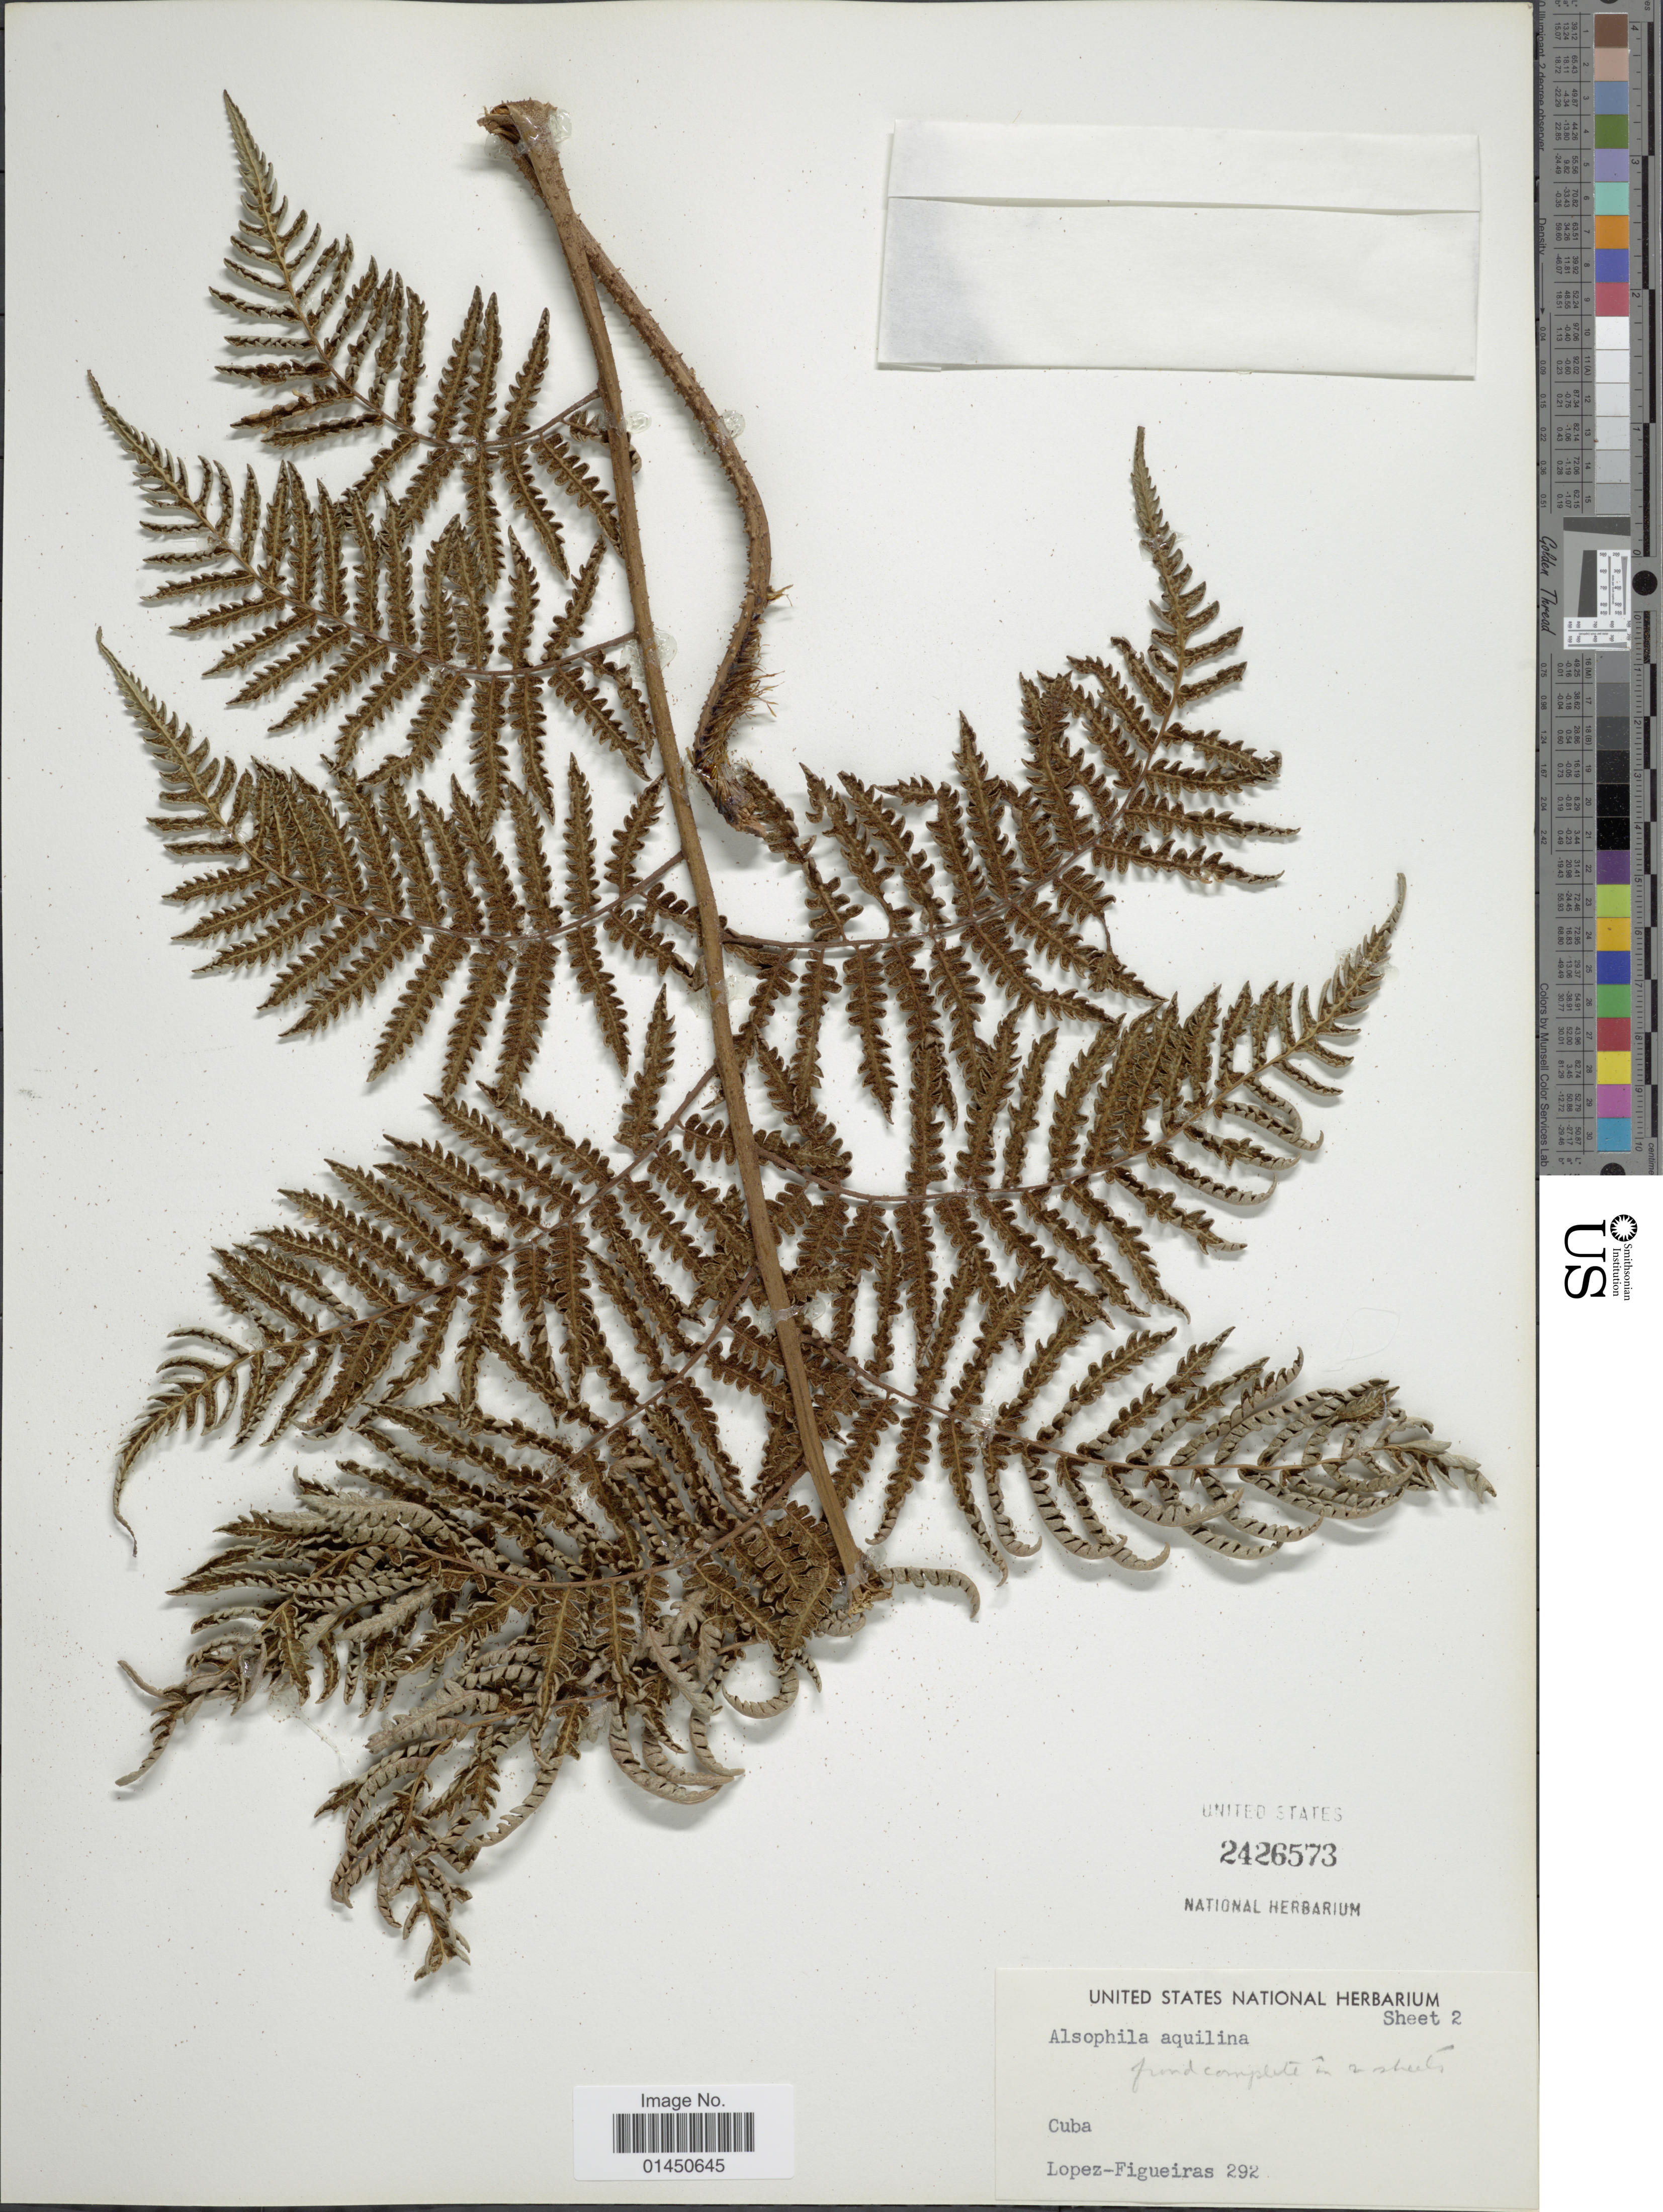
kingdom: Plantae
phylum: Tracheophyta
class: Polypodiopsida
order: Cyatheales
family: Cyatheaceae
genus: Cyathea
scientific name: Cyathea parvula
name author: (Jenman) Domin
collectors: M. López Figueiras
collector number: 292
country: Cuba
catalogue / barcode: US 2426573